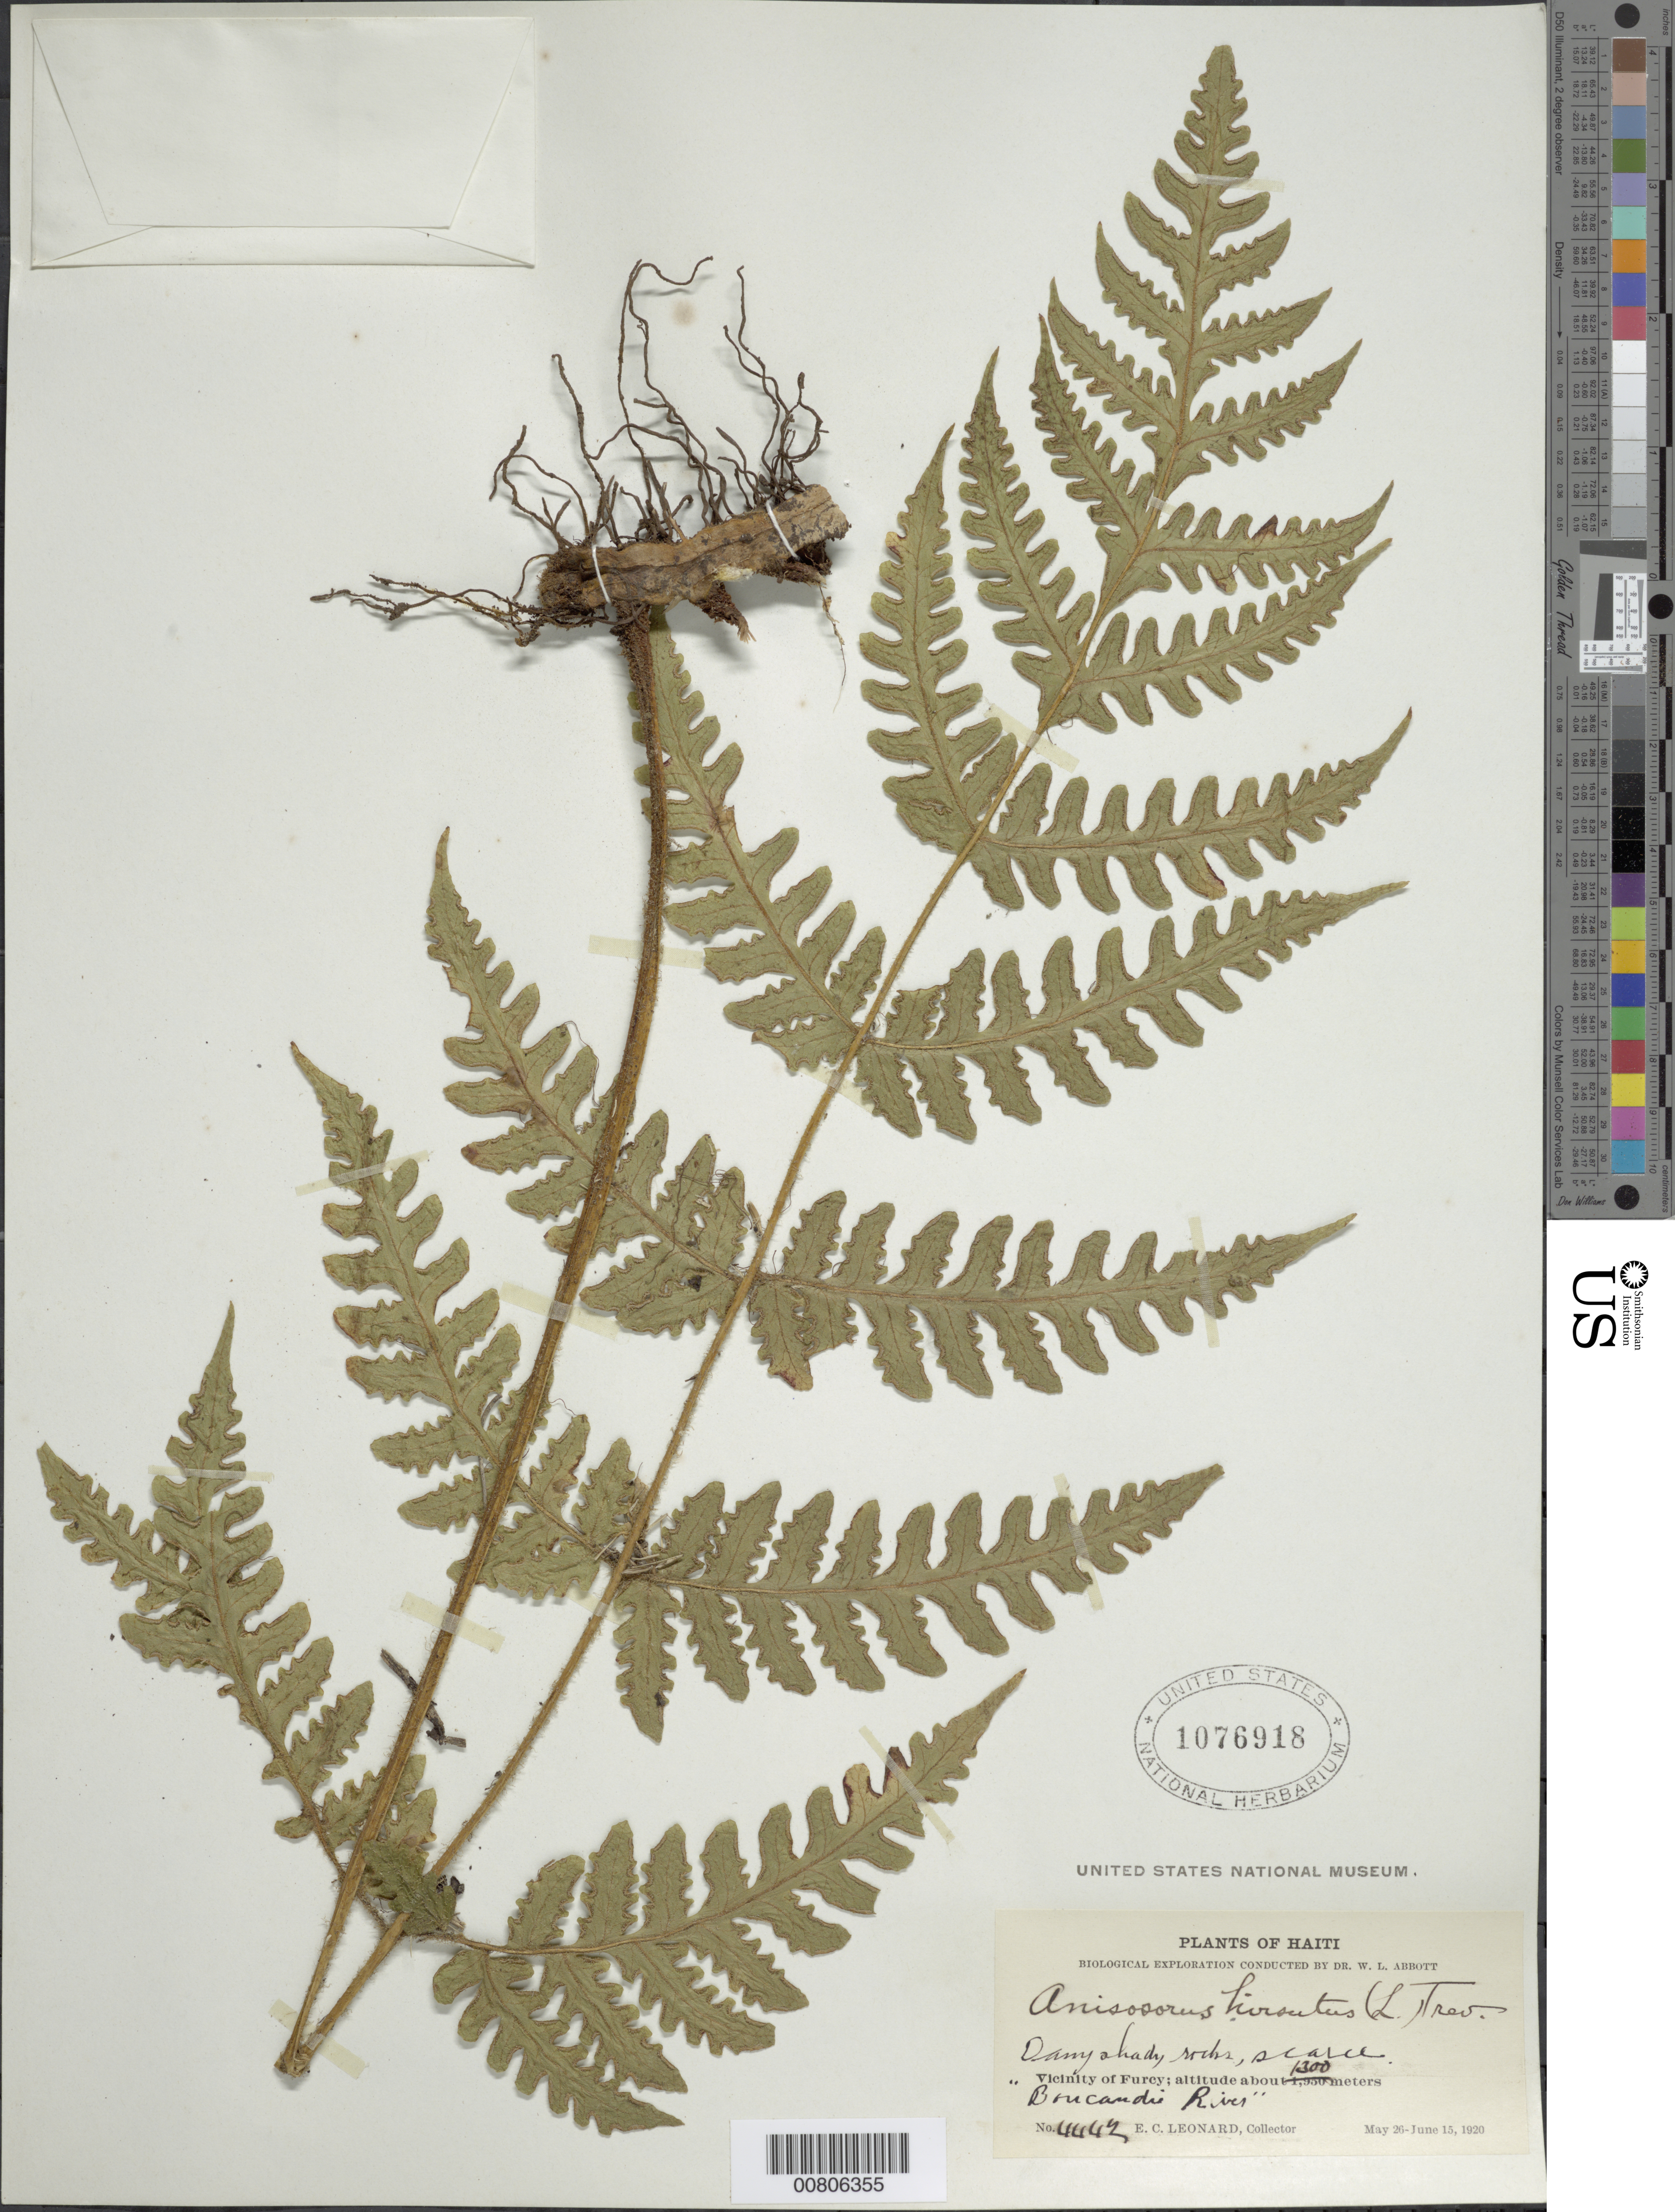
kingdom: Plantae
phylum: Tracheophyta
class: Polypodiopsida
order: Polypodiales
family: Lonchitidaceae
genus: Lonchitis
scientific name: Lonchitis hirsuta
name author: L.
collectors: E. C. Leonard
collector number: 4442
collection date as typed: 26 May 1920 to 15 Jun 1920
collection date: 1920-05-26/1920-06-15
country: Haiti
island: Hispaniola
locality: Furcy vicinity, Coucandie River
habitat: Damp shady rocks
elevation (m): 1300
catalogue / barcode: US 1076918